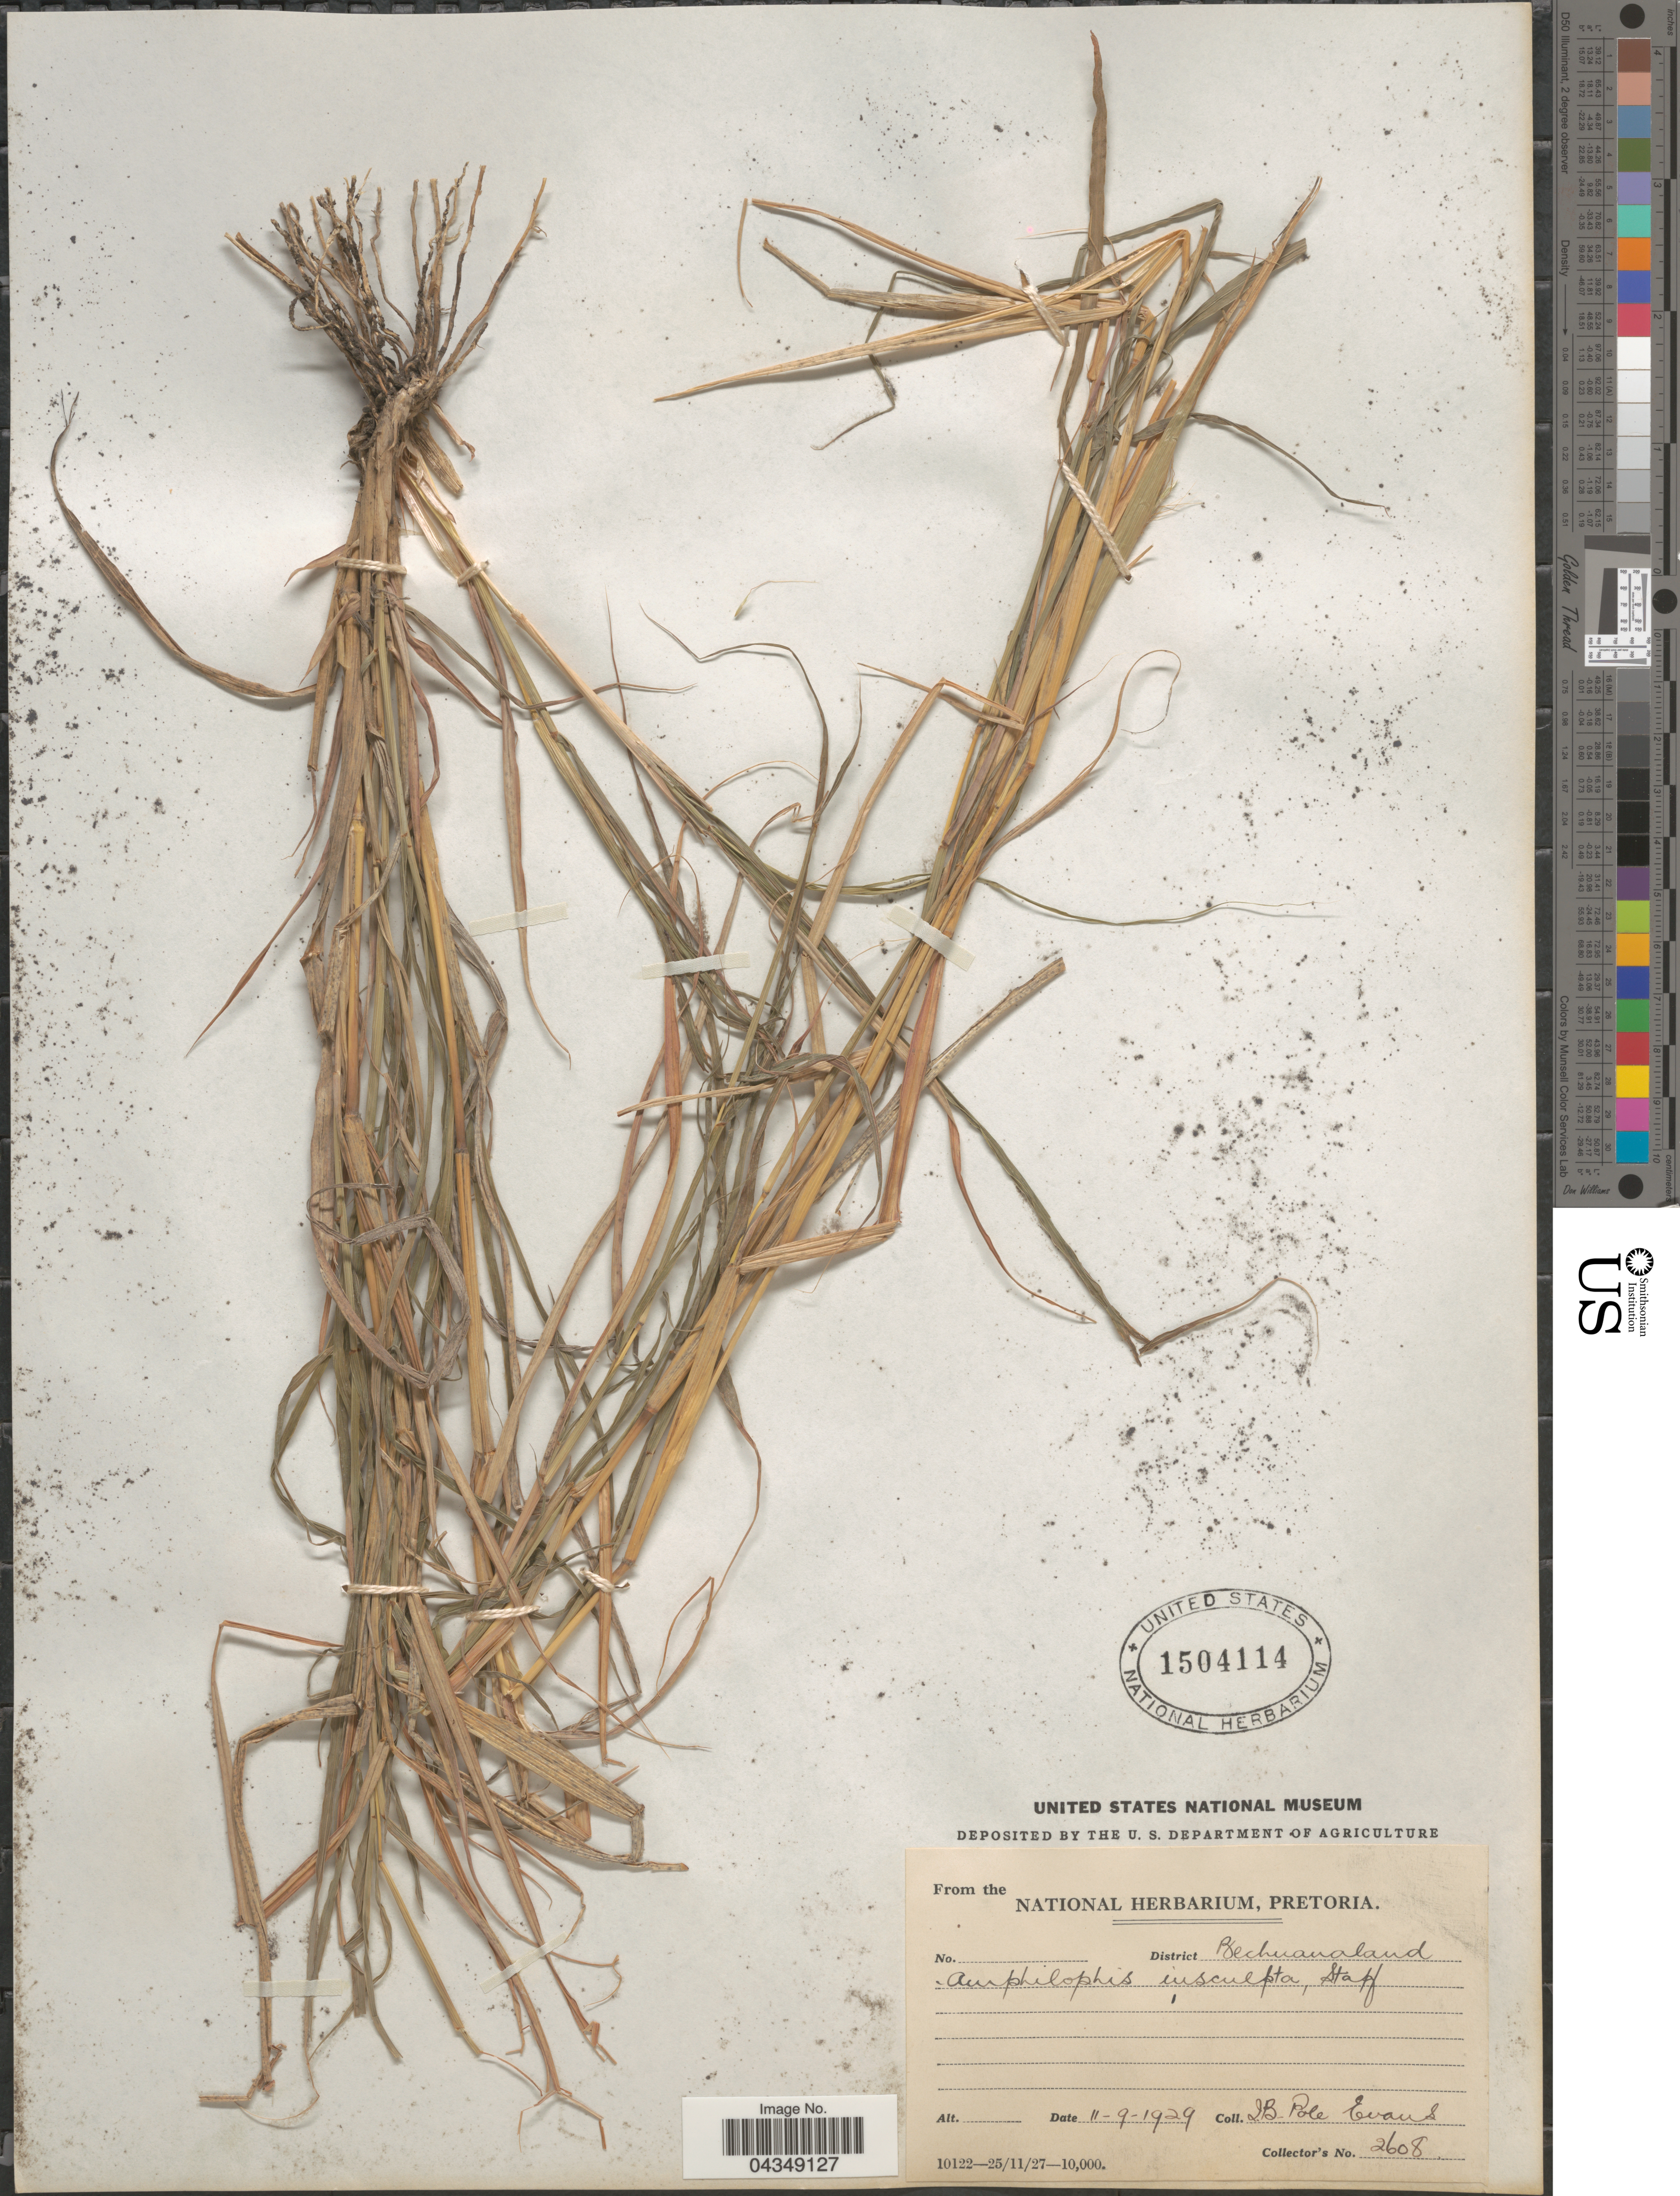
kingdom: Plantae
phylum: Tracheophyta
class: Liliopsida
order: Poales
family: Poaceae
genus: Bothriochloa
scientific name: Bothriochloa insculpta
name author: (Hochst. ex A. Rich.) A. Camus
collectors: I. B. Pole-Evans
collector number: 2608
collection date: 1929-09-11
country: Botswana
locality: District Bechuanaland.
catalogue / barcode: US 1504114